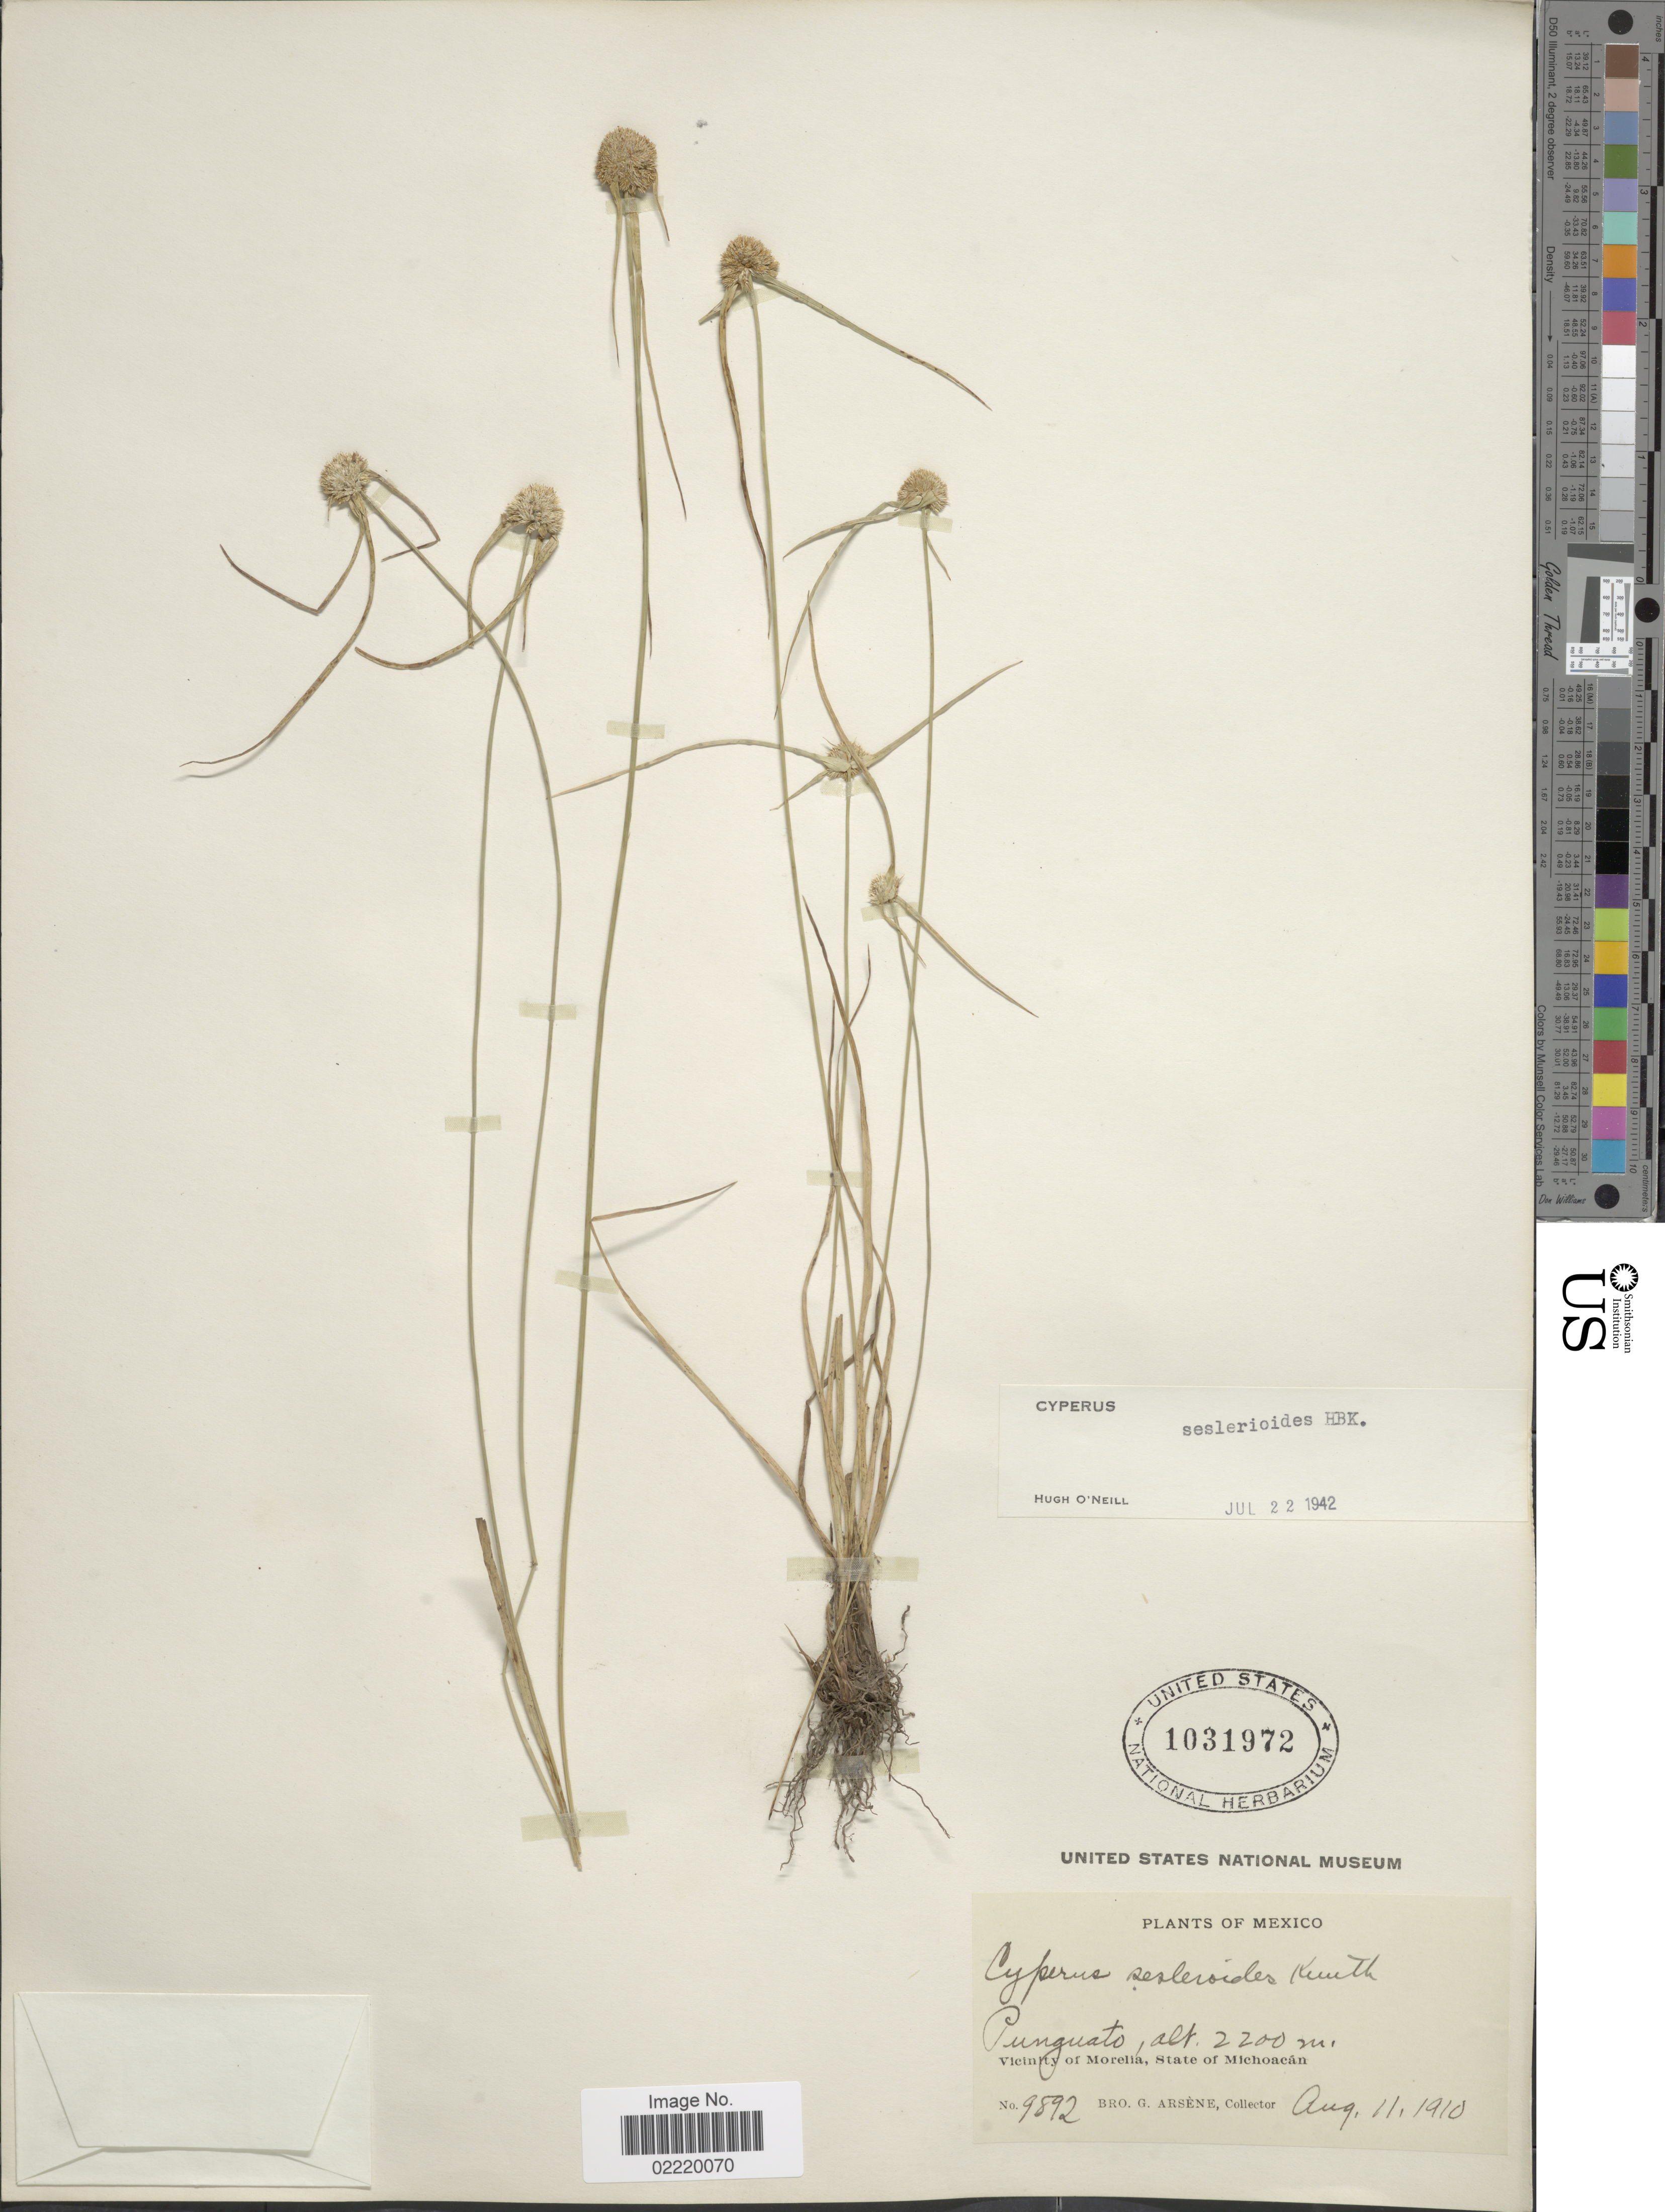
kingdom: Plantae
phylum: Tracheophyta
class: Liliopsida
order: Poales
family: Cyperaceae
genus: Cyperus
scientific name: Cyperus seslerioides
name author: Kunth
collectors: Bro. G. Arsène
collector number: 9892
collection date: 1910-08-11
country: Mexico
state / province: Michoacán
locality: Punguato, Vicinity of Morelia.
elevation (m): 2200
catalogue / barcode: US 1031972